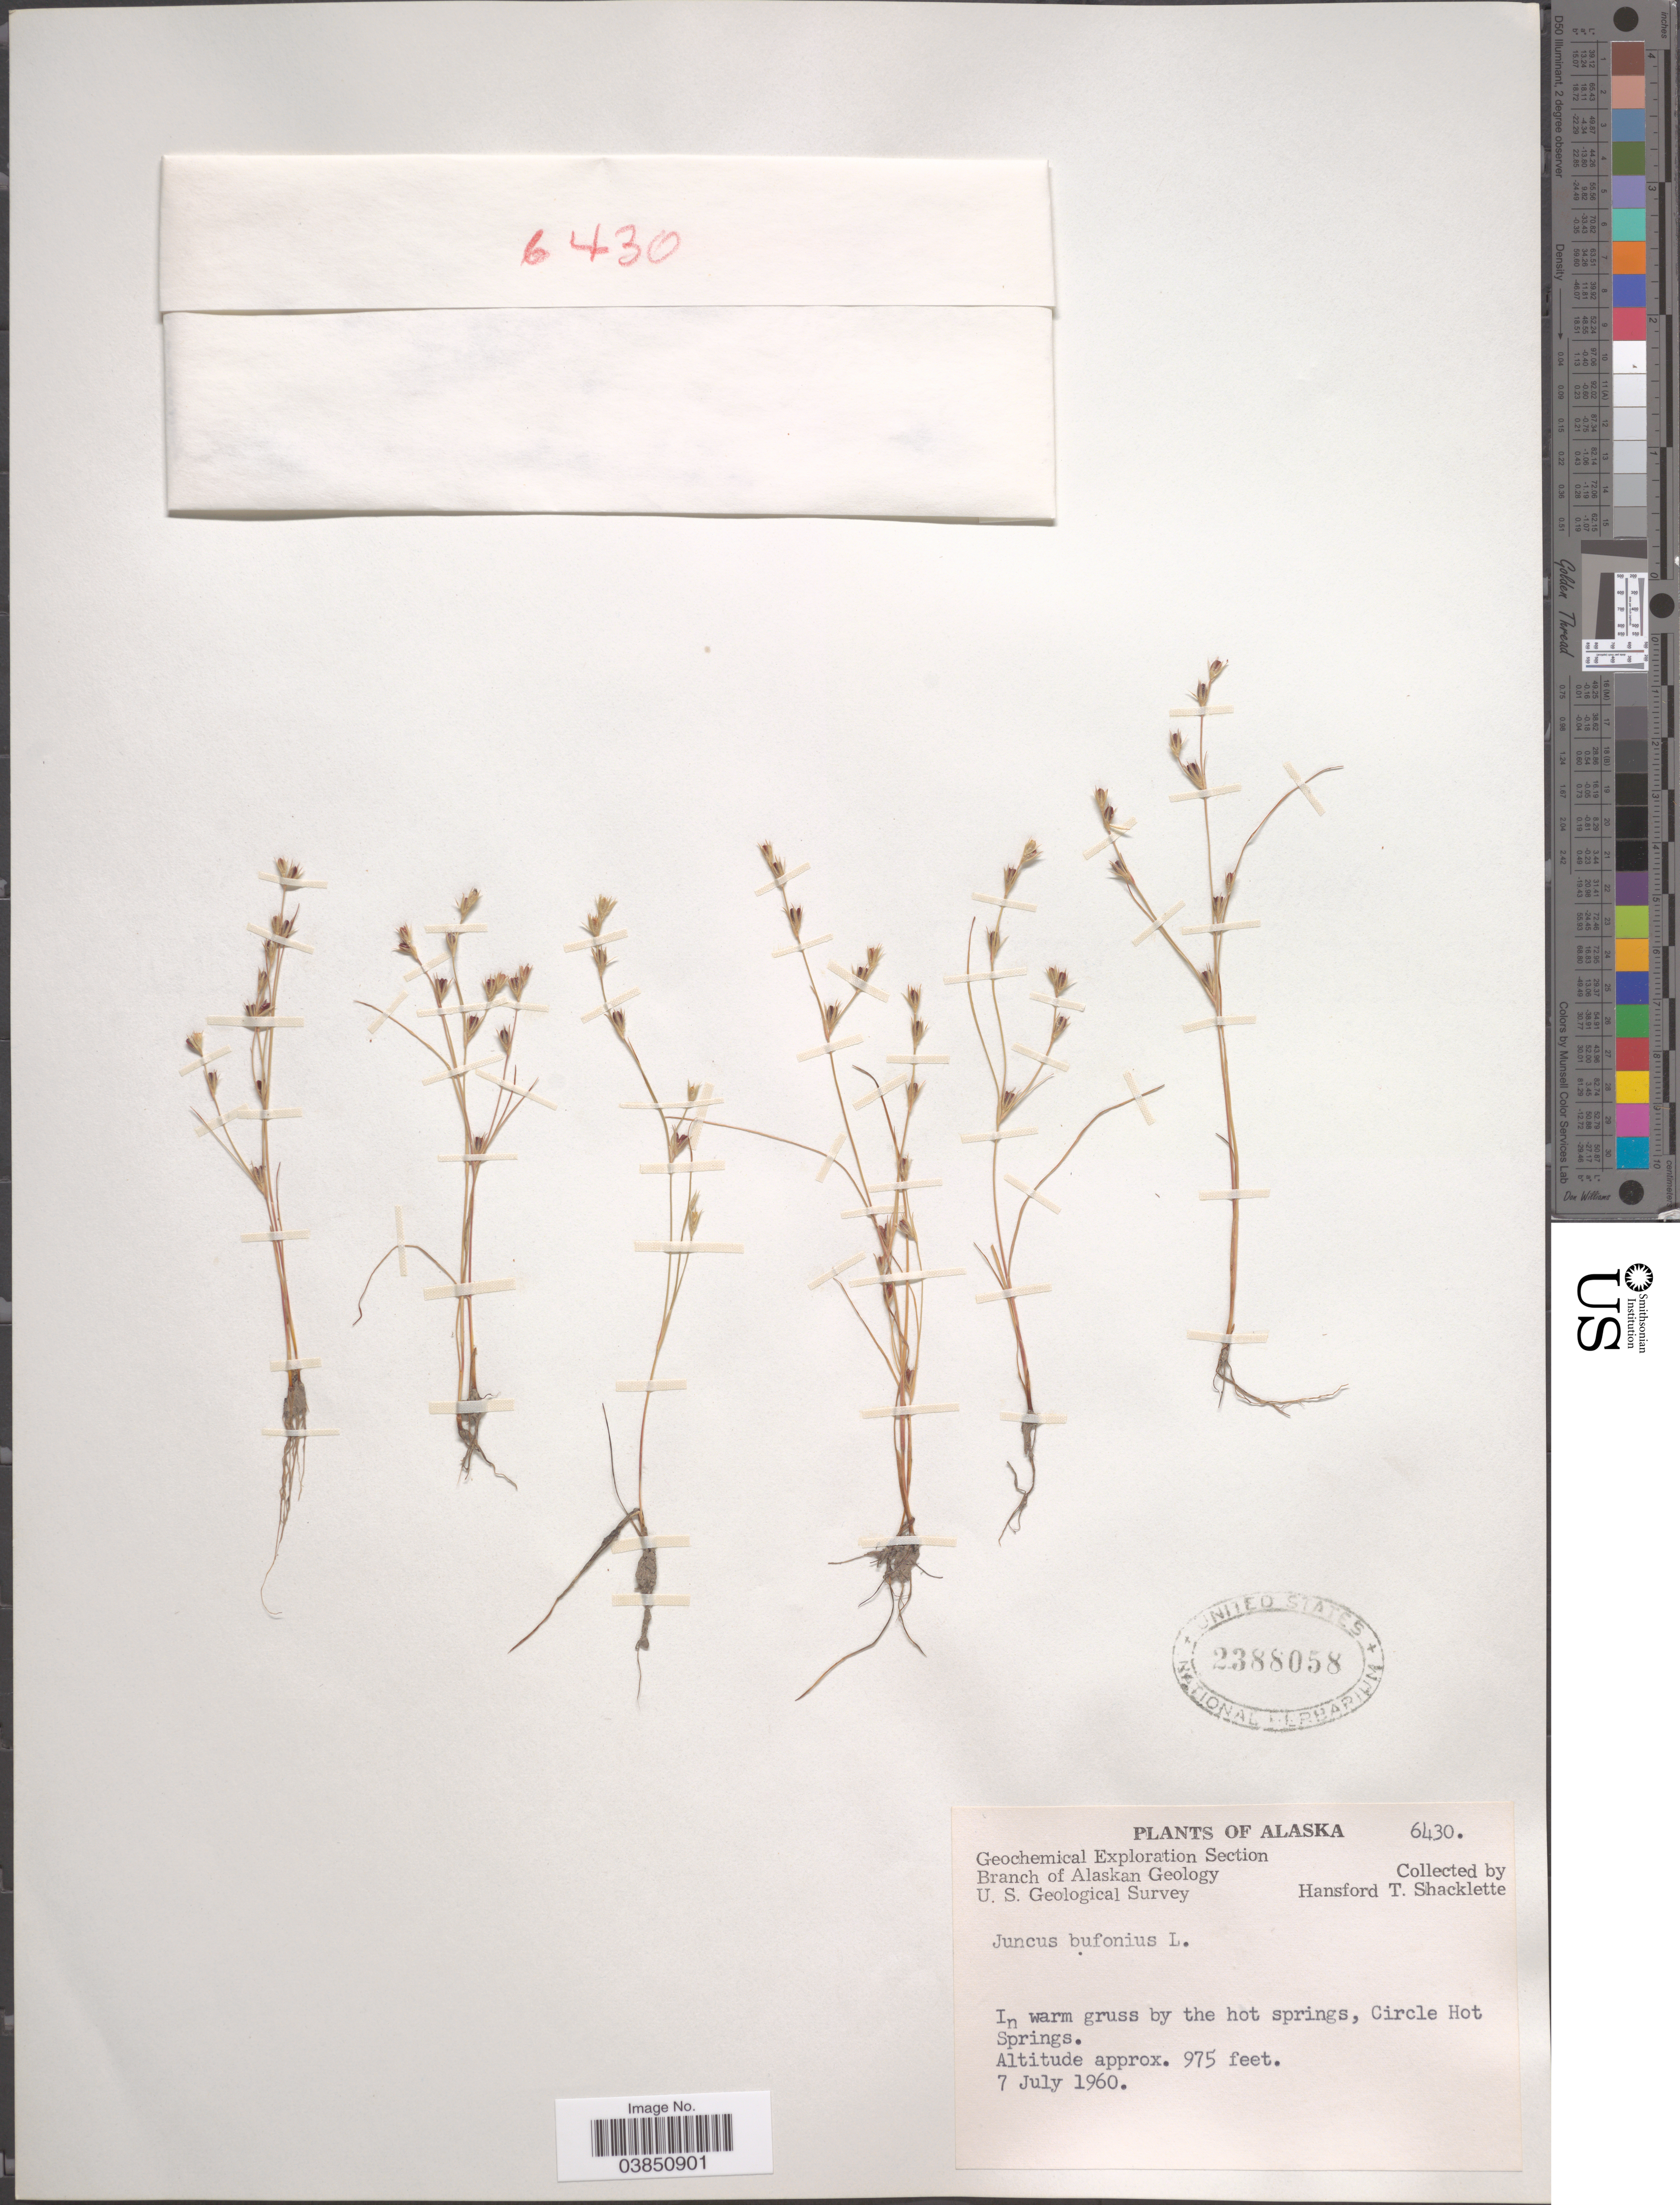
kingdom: Plantae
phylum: Tracheophyta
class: Liliopsida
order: Poales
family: Juncaceae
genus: Juncus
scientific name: Juncus bufonius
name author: L.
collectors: H. Shacklette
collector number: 6430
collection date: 1960-07-07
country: United States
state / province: Alaska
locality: Circle Hot Springs.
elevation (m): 297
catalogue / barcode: US 2388058